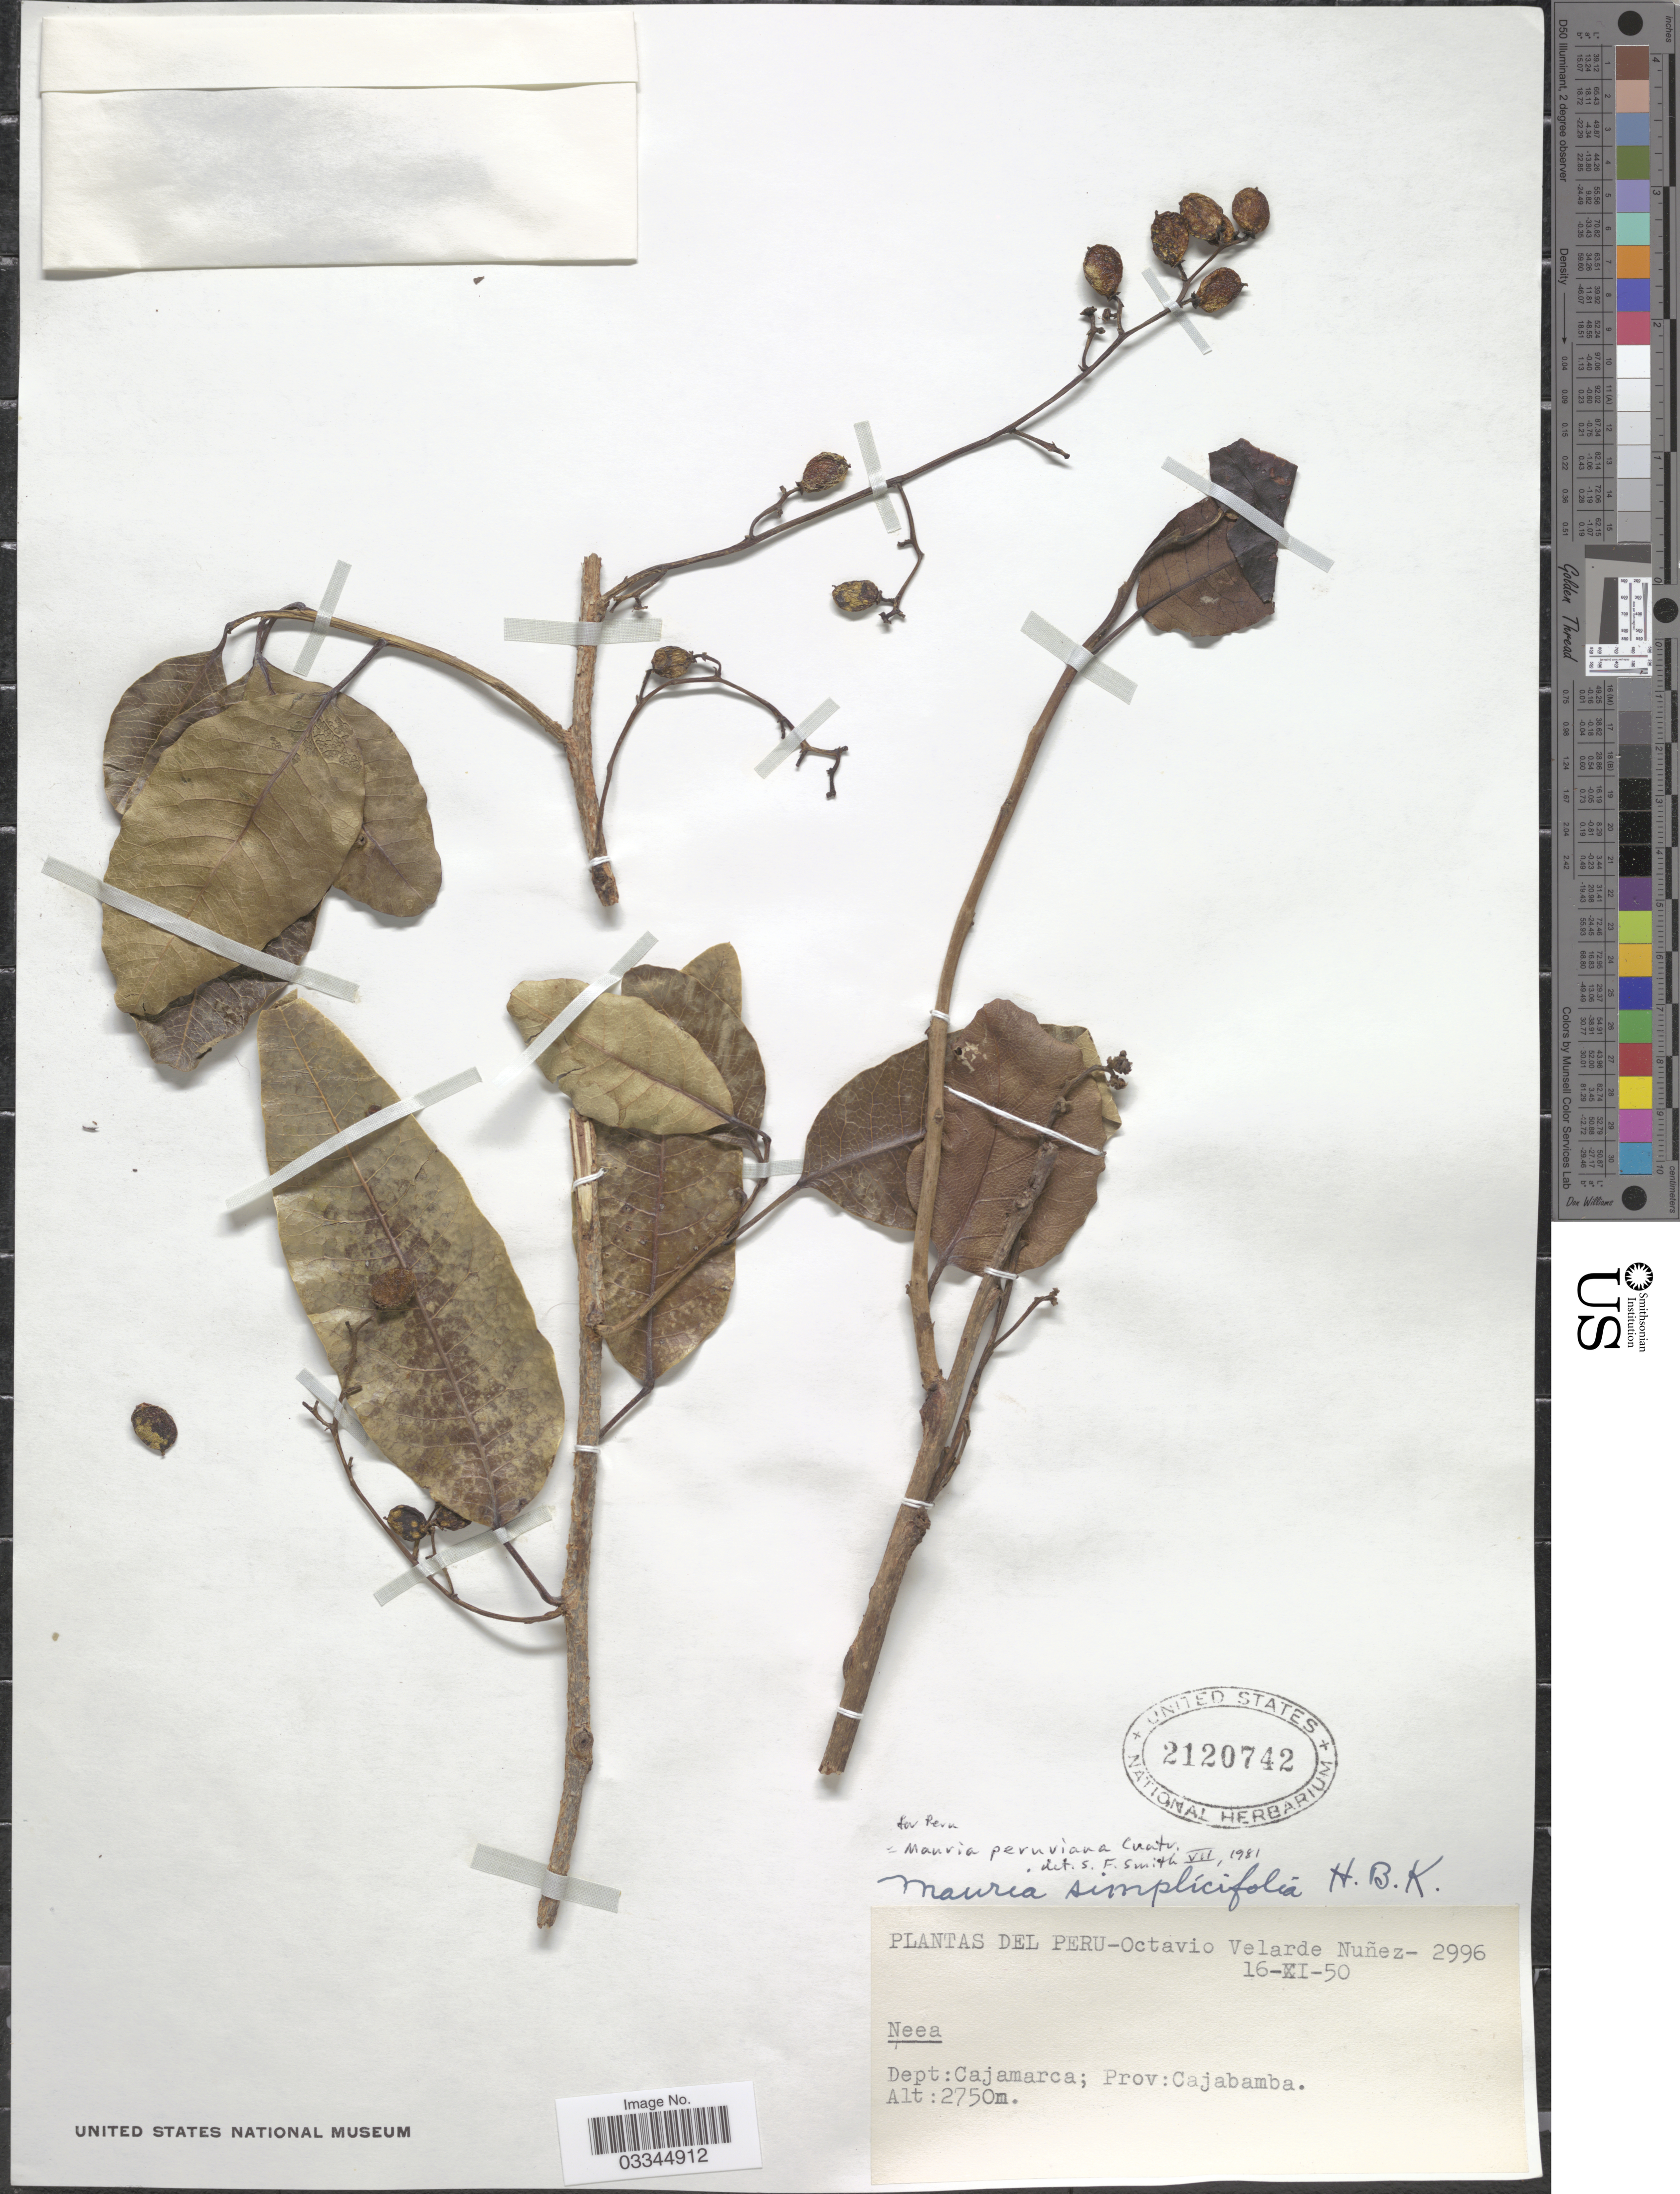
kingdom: Plantae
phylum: Tracheophyta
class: Magnoliopsida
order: Sapindales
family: Anacardiaceae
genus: Mauria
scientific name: Mauria peruviana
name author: Cuatrec.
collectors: O. Velarde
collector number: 2996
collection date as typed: Transcribed d/m/y: 16/11/50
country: Peru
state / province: Cajamarca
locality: Dept: Cajamarca; Prov: Cajabamba.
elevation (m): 2750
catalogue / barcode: US 2120742